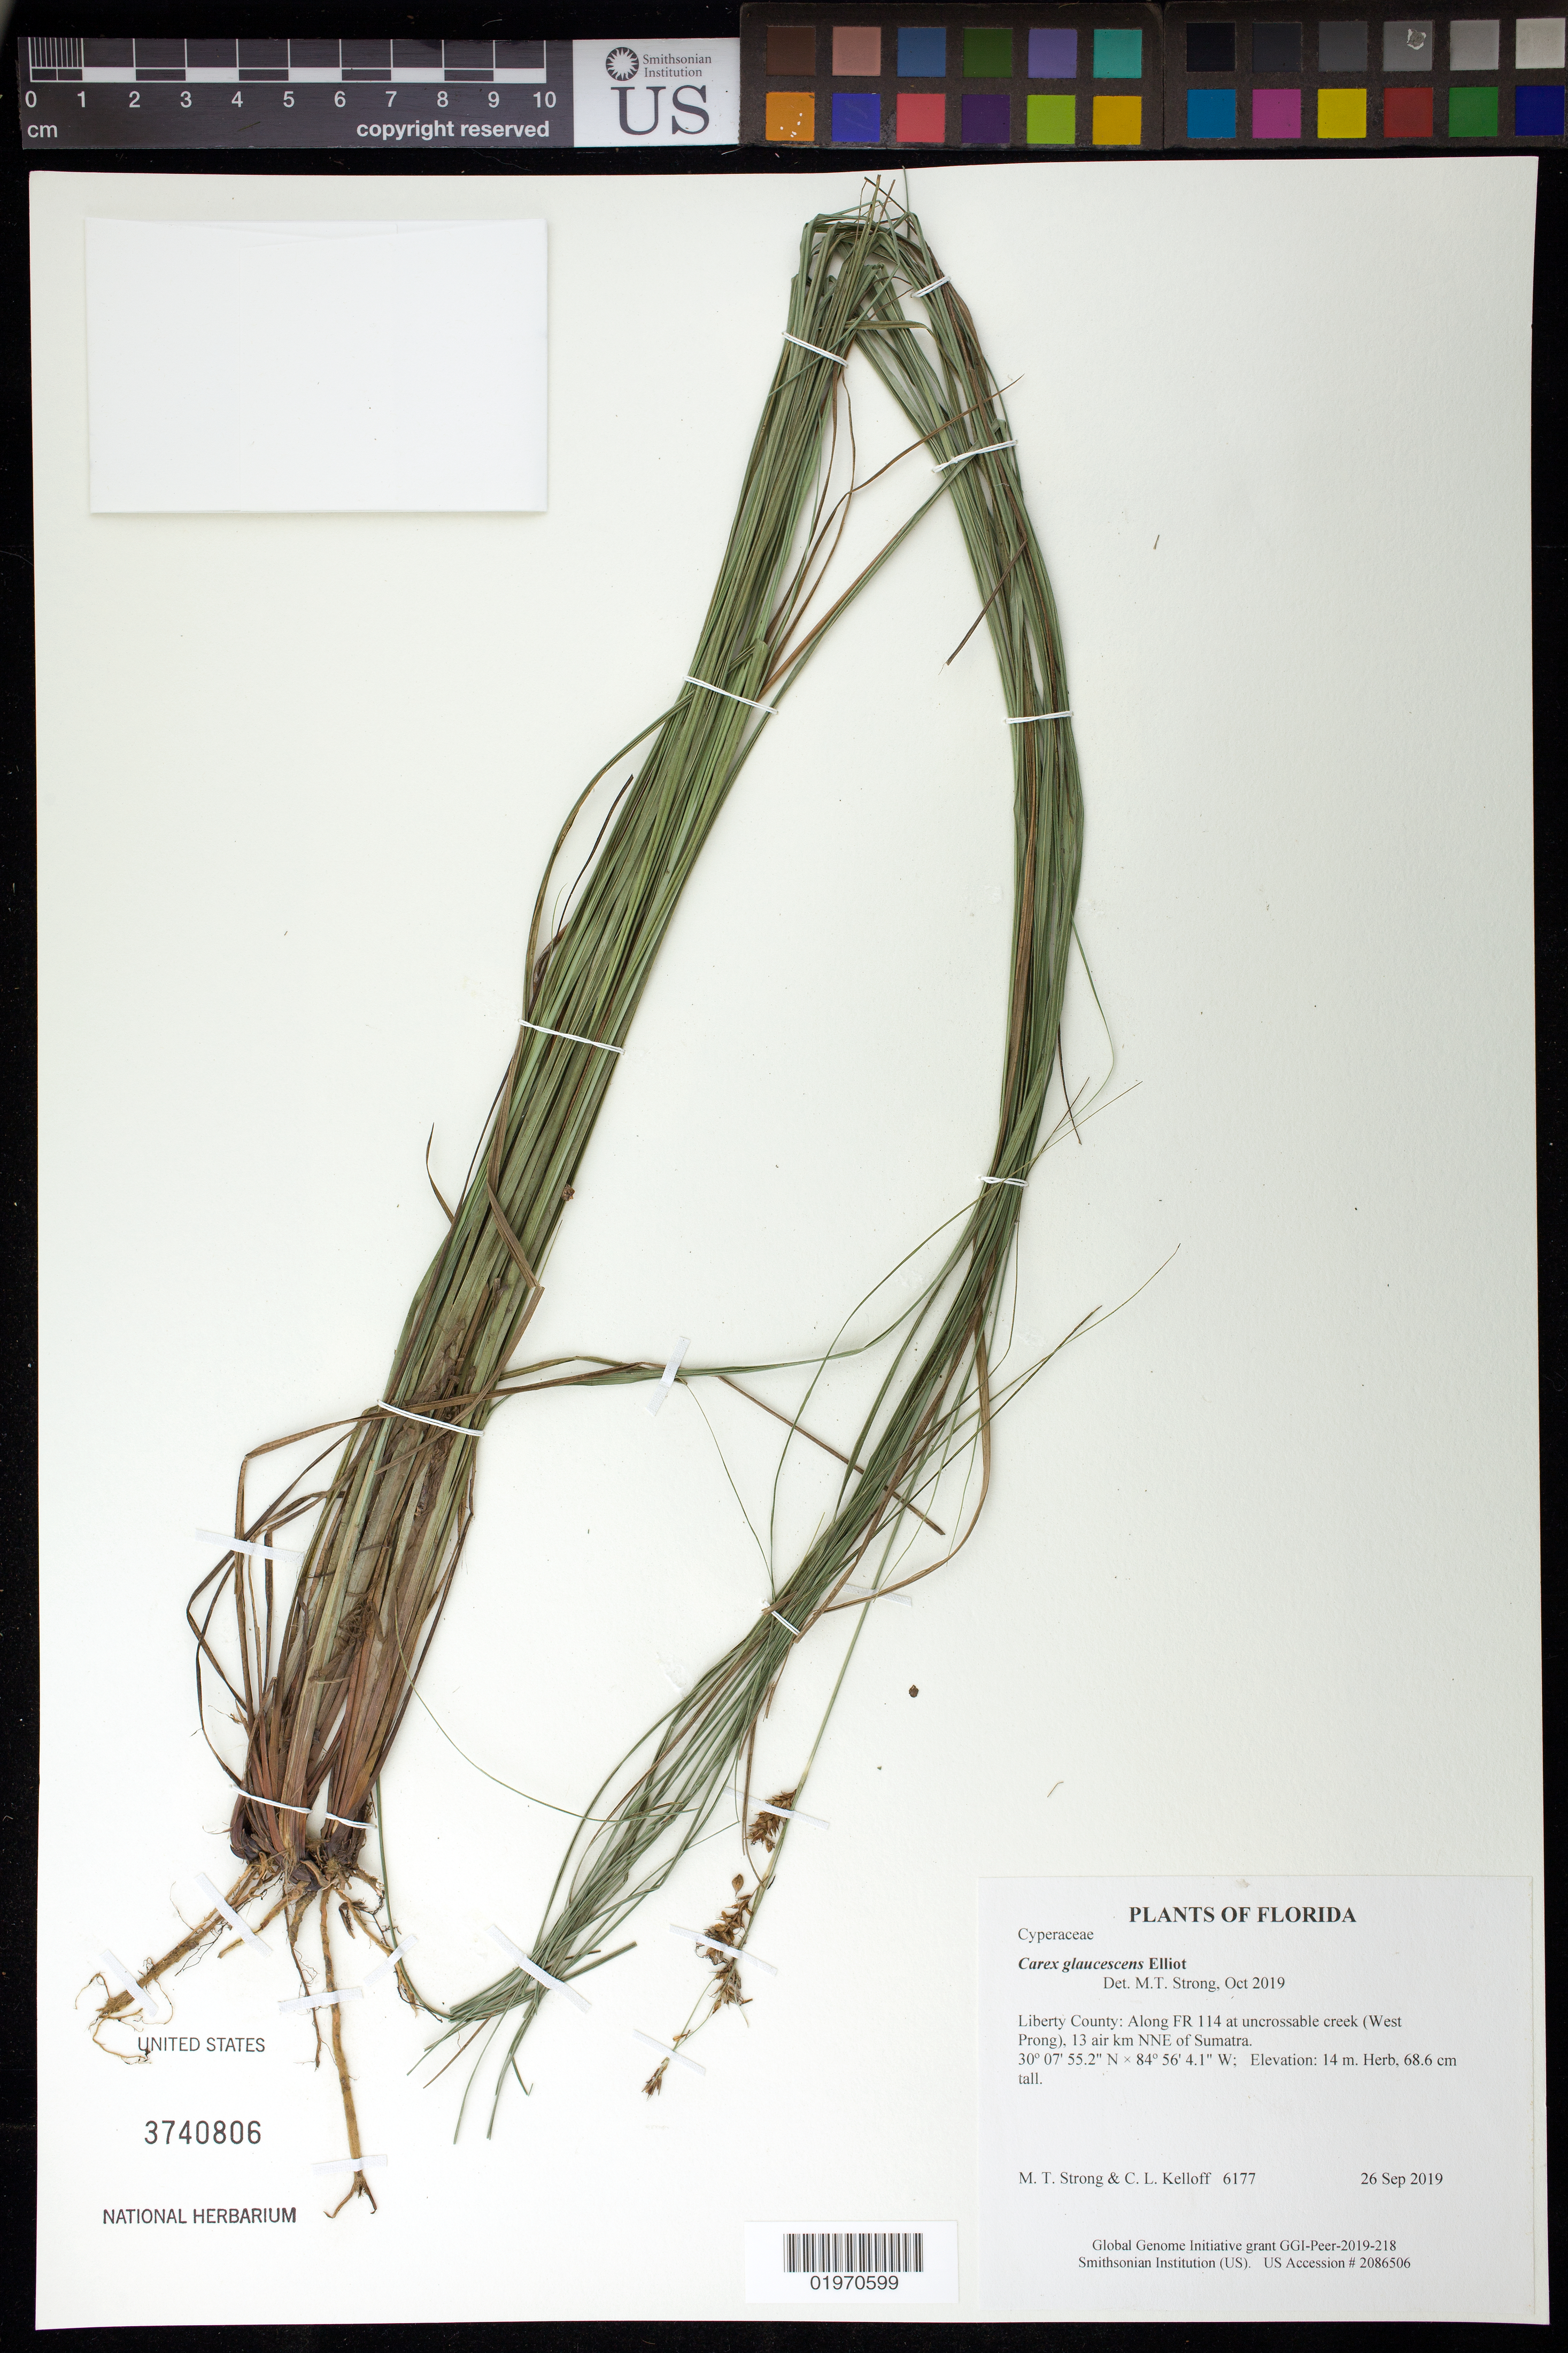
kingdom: Plantae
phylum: Tracheophyta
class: Liliopsida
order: Poales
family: Cyperaceae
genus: Carex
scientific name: Carex glaucescens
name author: Elliott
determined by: Strong, Mark T., (BOT), Smithsonian Institution - National Museum of Natural History (UNITED STATES)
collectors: M. T. Strong & C. L. Kelloff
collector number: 6177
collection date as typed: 26 Sep 2019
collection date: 2019-09-26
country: United States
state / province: Florida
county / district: Liberty County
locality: Along FR 114 at uncrossable creek (West Prong), 13 air km NNE of Sumatra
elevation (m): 14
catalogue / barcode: US 3740806